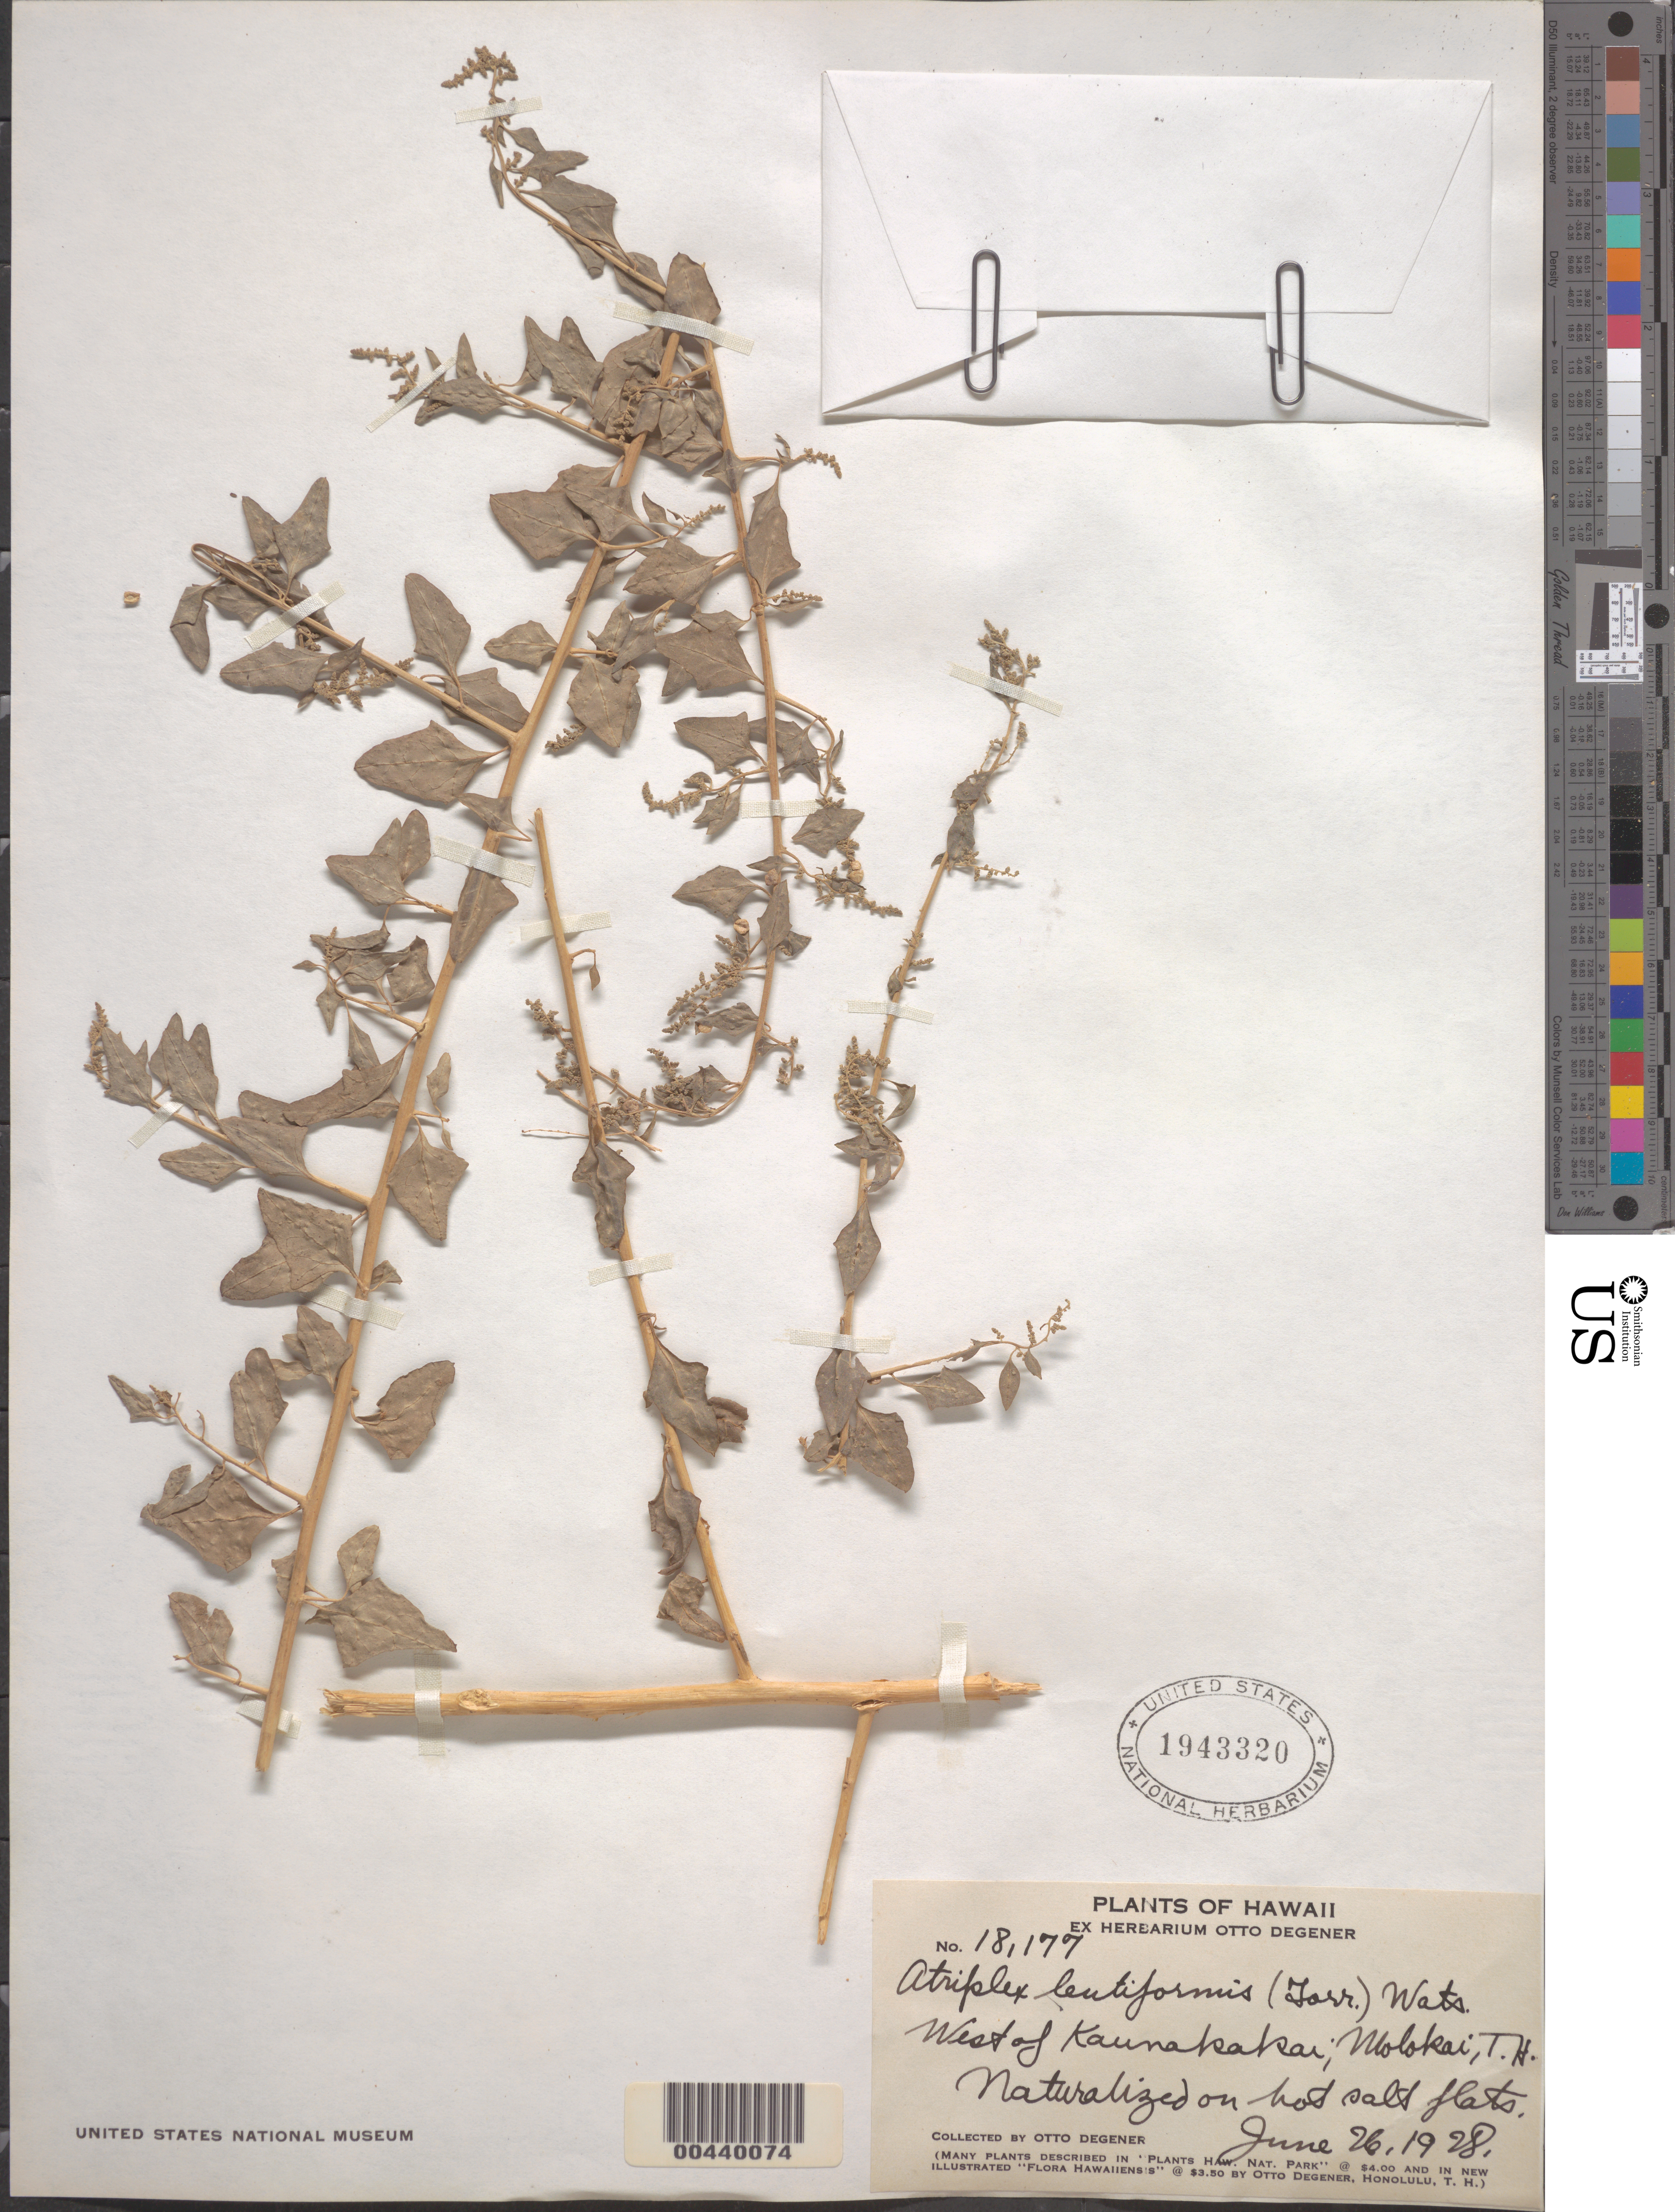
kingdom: Plantae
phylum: Tracheophyta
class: Magnoliopsida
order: Caryophyllales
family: Amaranthaceae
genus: Atriplex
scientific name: Atriplex lentiformis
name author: (Torr.) S. Watson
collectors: O. Degener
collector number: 18177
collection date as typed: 26 Jun 1928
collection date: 1928-06-26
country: United States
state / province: Hawaii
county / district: Maui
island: Moloka'i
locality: W of Kaunakakai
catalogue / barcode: US 1943320